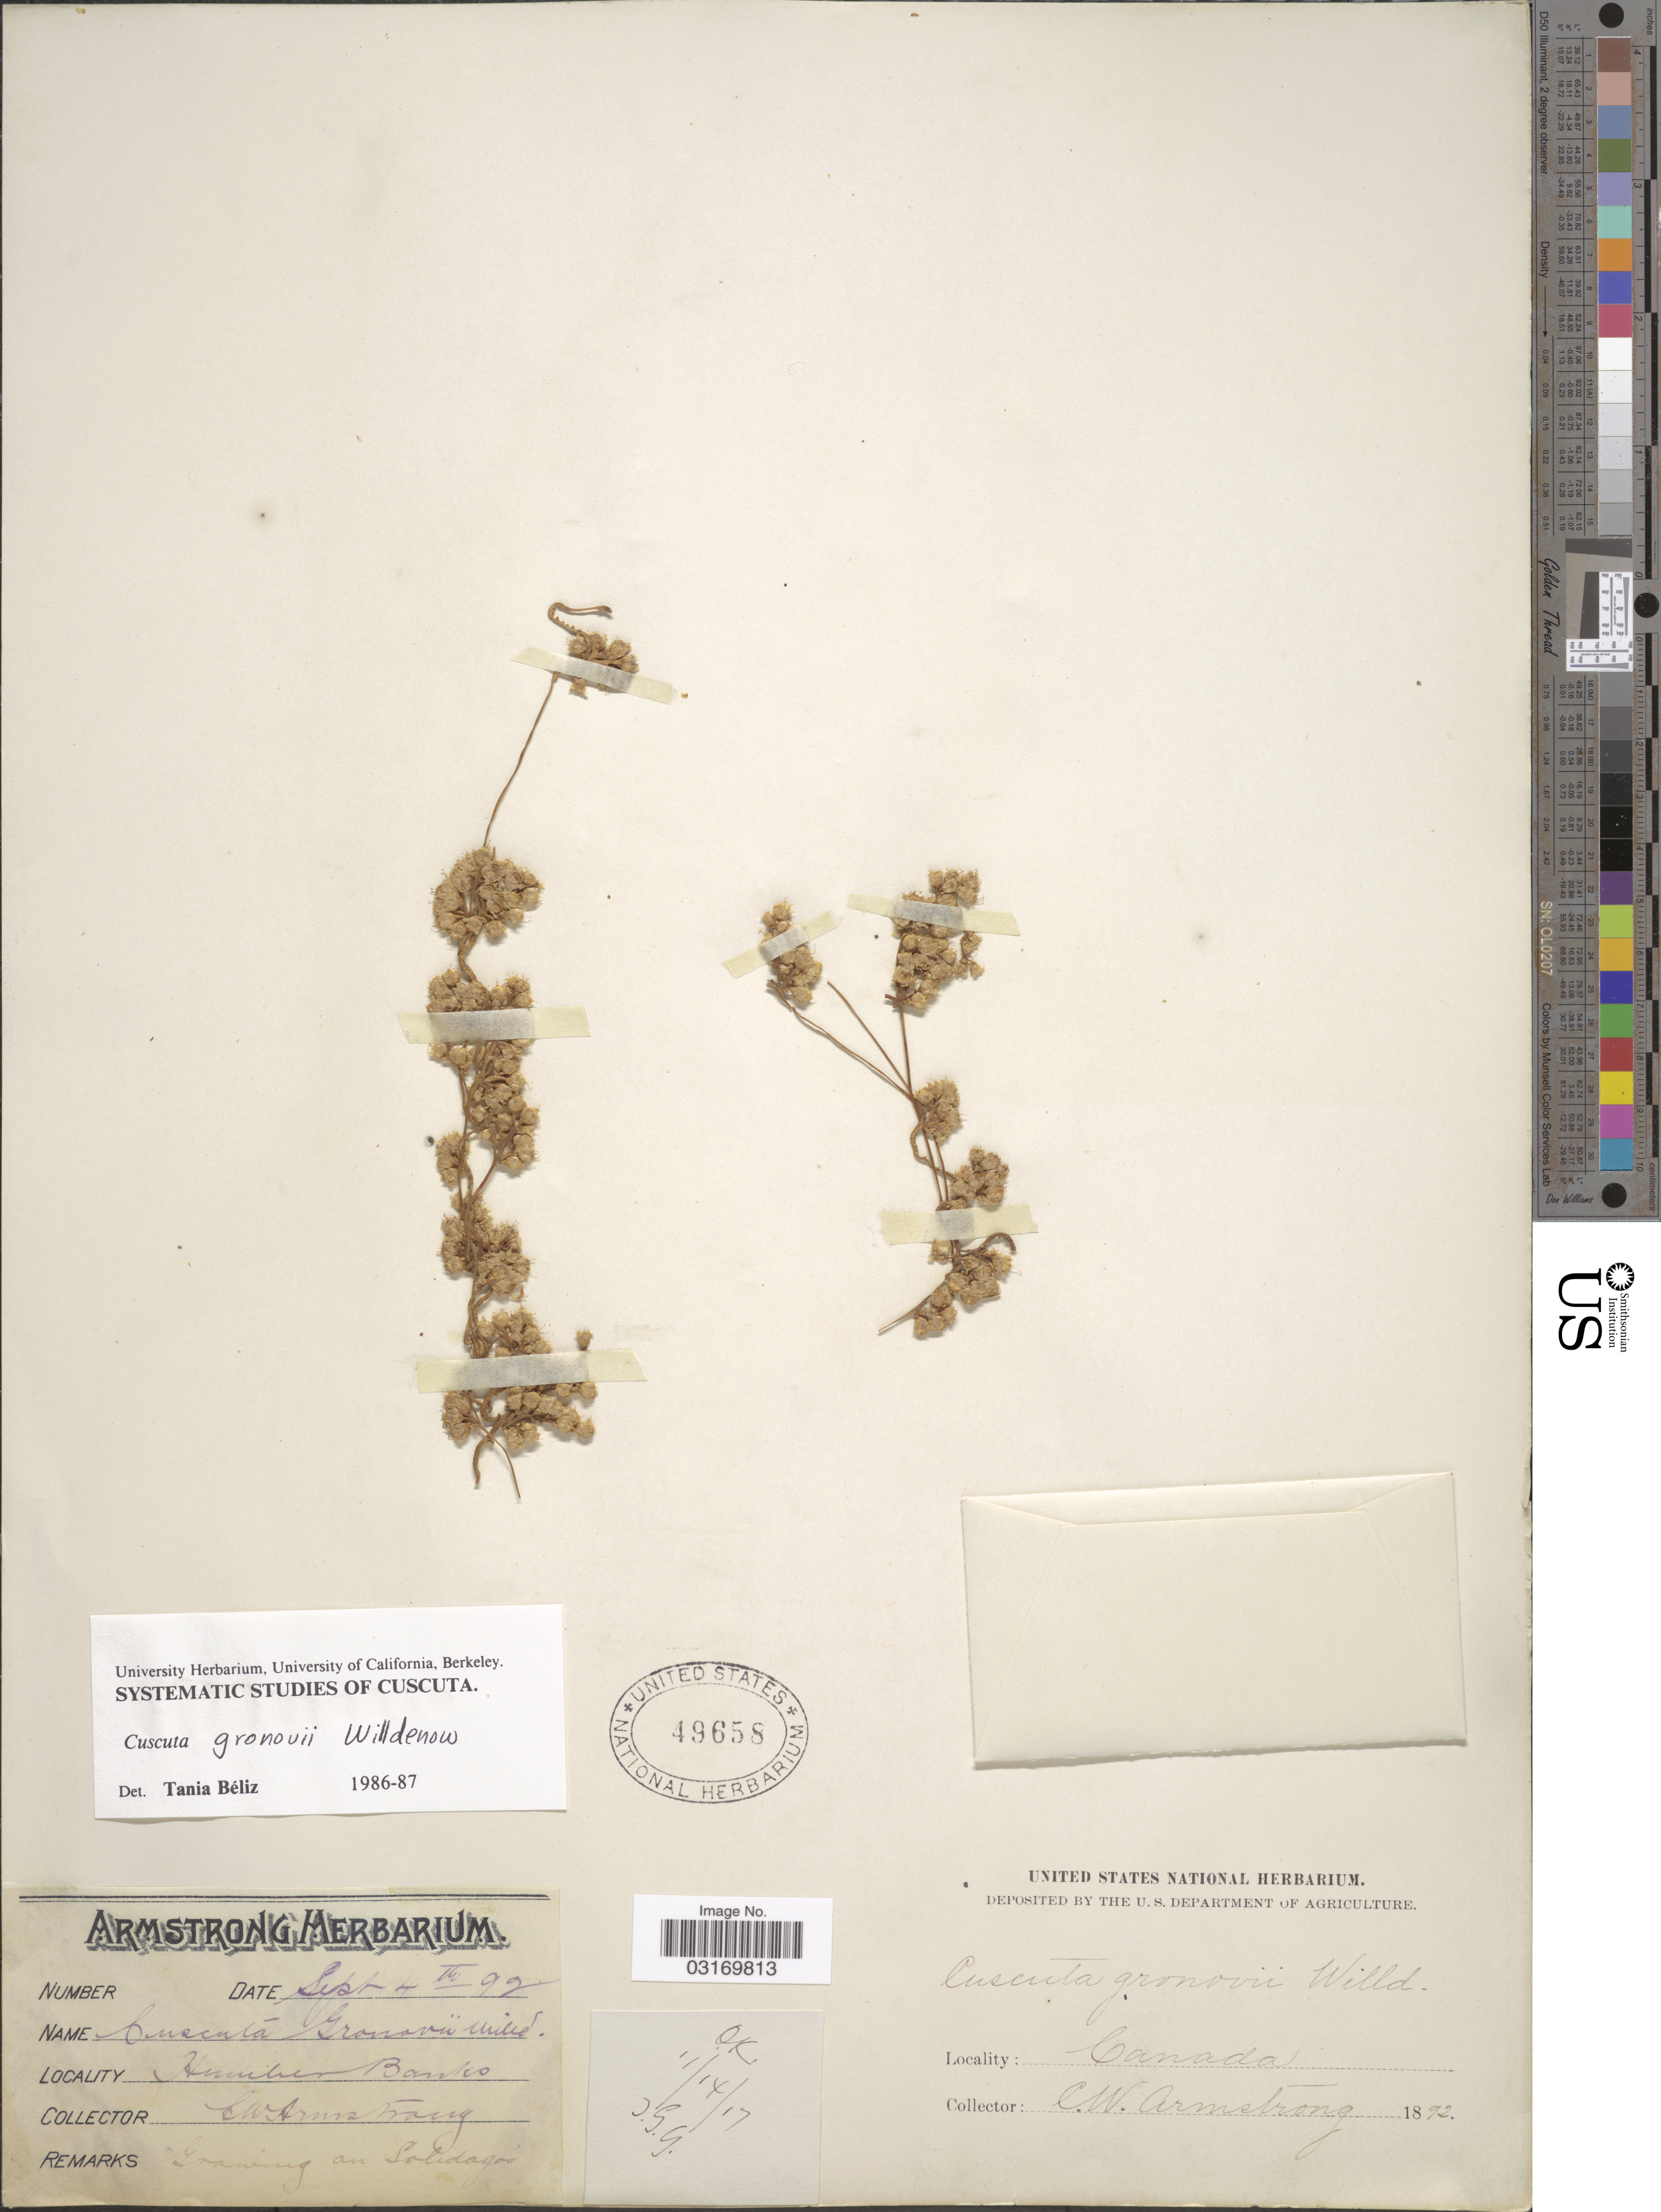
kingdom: Plantae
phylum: Tracheophyta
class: Magnoliopsida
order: Solanales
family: Convolvulaceae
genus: Cuscuta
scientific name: Cuscuta gronovii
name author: Willd. ex Schult.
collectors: C. W. Armstrong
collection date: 1892-09-04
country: Canada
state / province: Ontario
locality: Humber Banks.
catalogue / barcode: US 49658